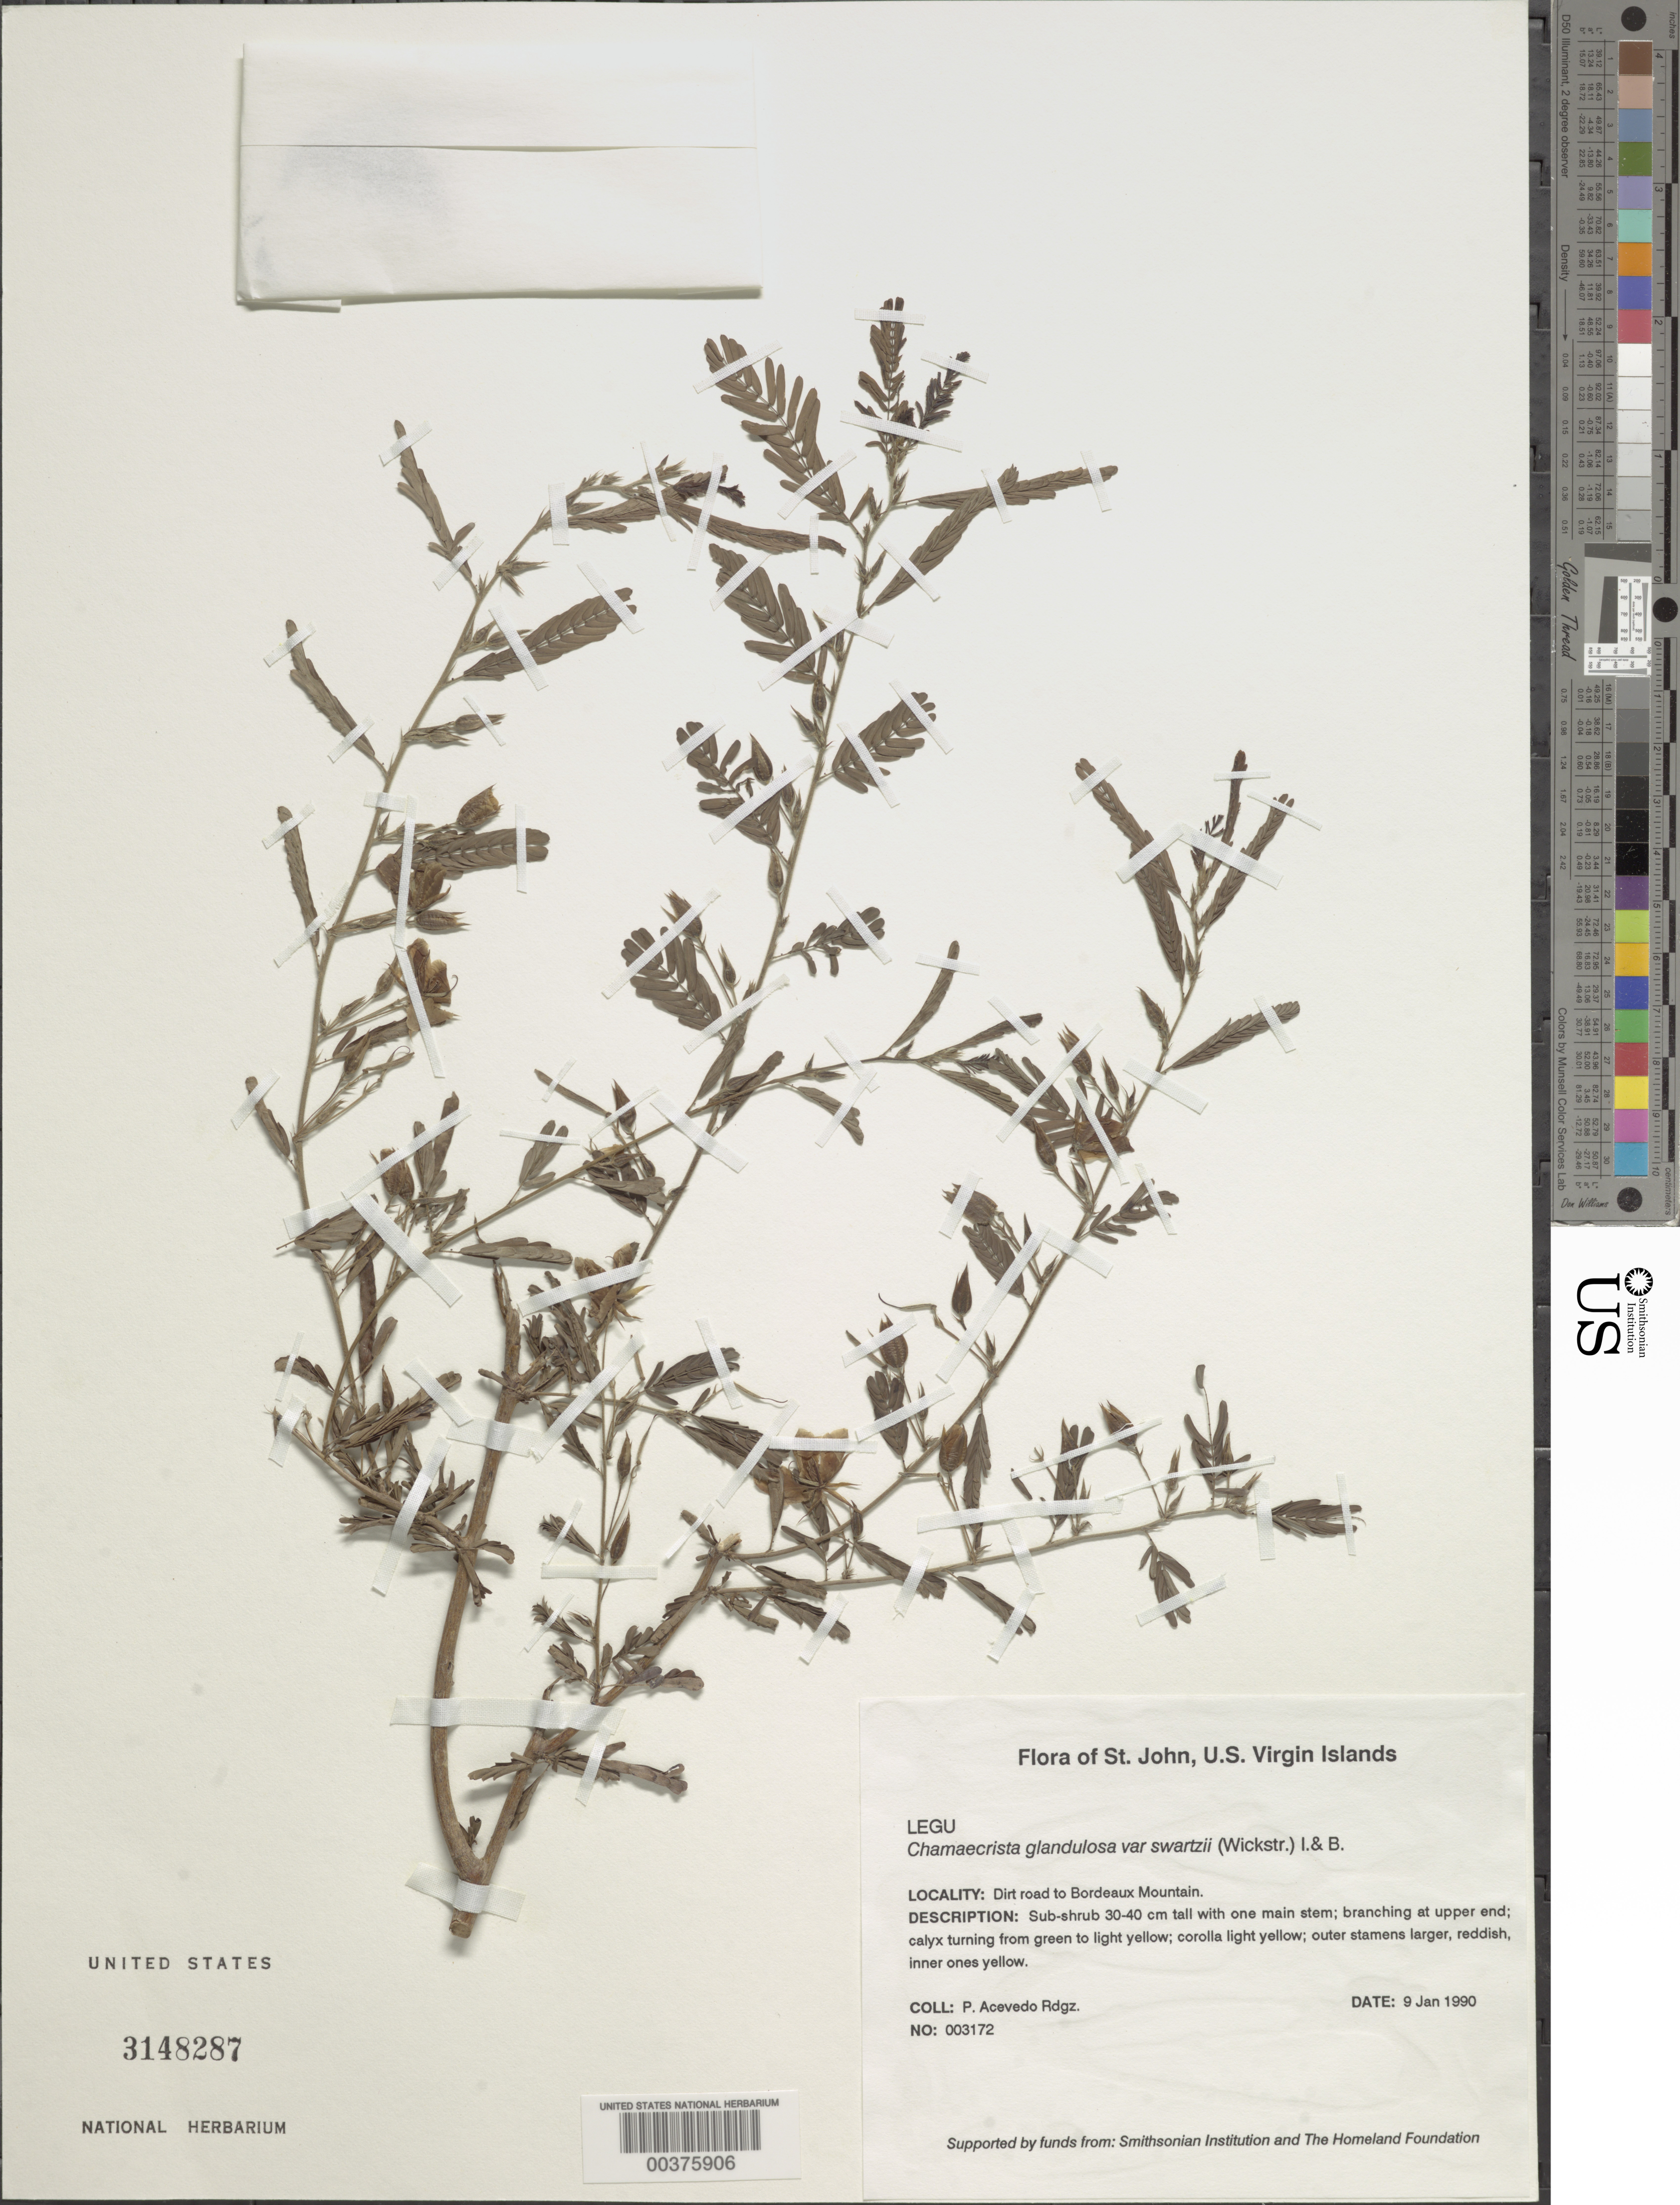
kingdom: Plantae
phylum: Tracheophyta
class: Magnoliopsida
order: Fabales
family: Fabaceae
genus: Chamaecrista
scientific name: Chamaecrista glandulosa var. swartzii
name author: (Wikstr.) H.S. Irwin & Barneby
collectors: P. Acevedo-Rodr.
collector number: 3172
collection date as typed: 09 Jan 1990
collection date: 1990-01-09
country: U.S. Virgin Islands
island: St. John Island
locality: Road to bordeaux mountain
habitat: Dirt road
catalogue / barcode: US 3148287